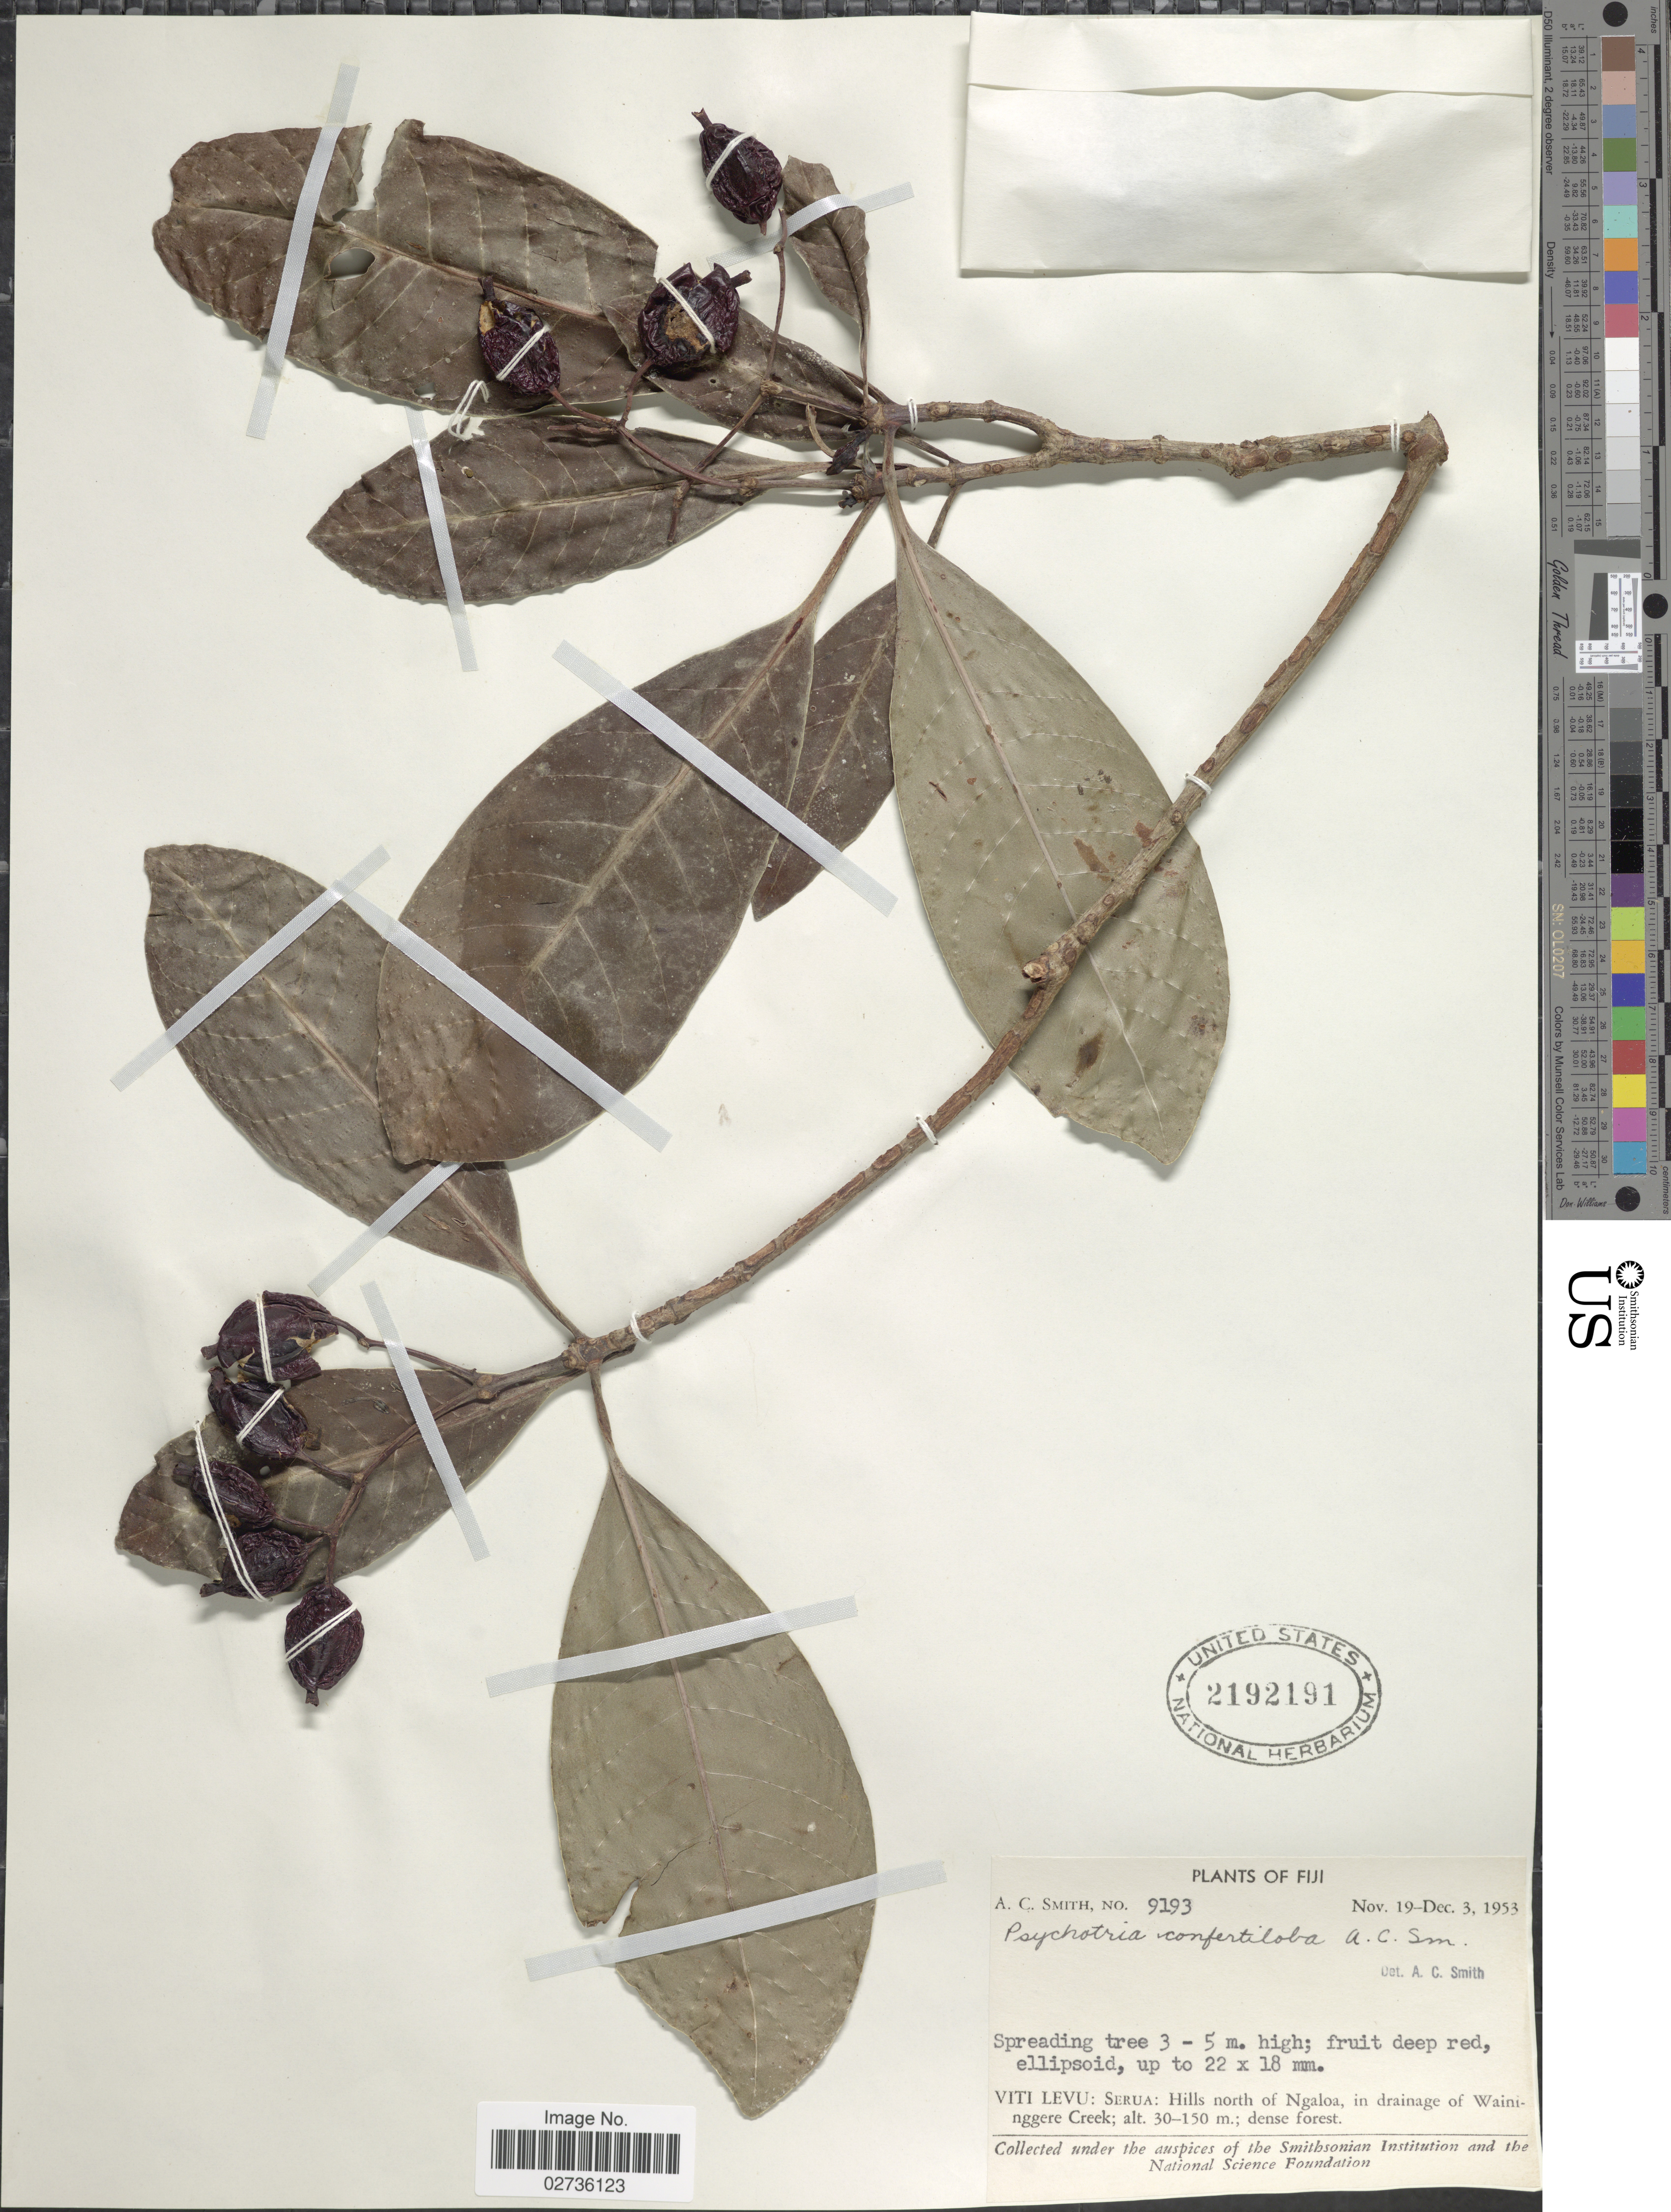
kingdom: Plantae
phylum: Tracheophyta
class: Magnoliopsida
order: Gentianales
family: Rubiaceae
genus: Psychotria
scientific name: Psychotria confertiloba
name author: A.C. Sm.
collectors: A. C. Smith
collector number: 9193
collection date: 1953-11-19/1953-12-03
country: Fiji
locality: Viti Levu: Serua: Hills north of Ngaloa, in drainage of Waininggere Creek.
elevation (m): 30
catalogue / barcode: US 2192191